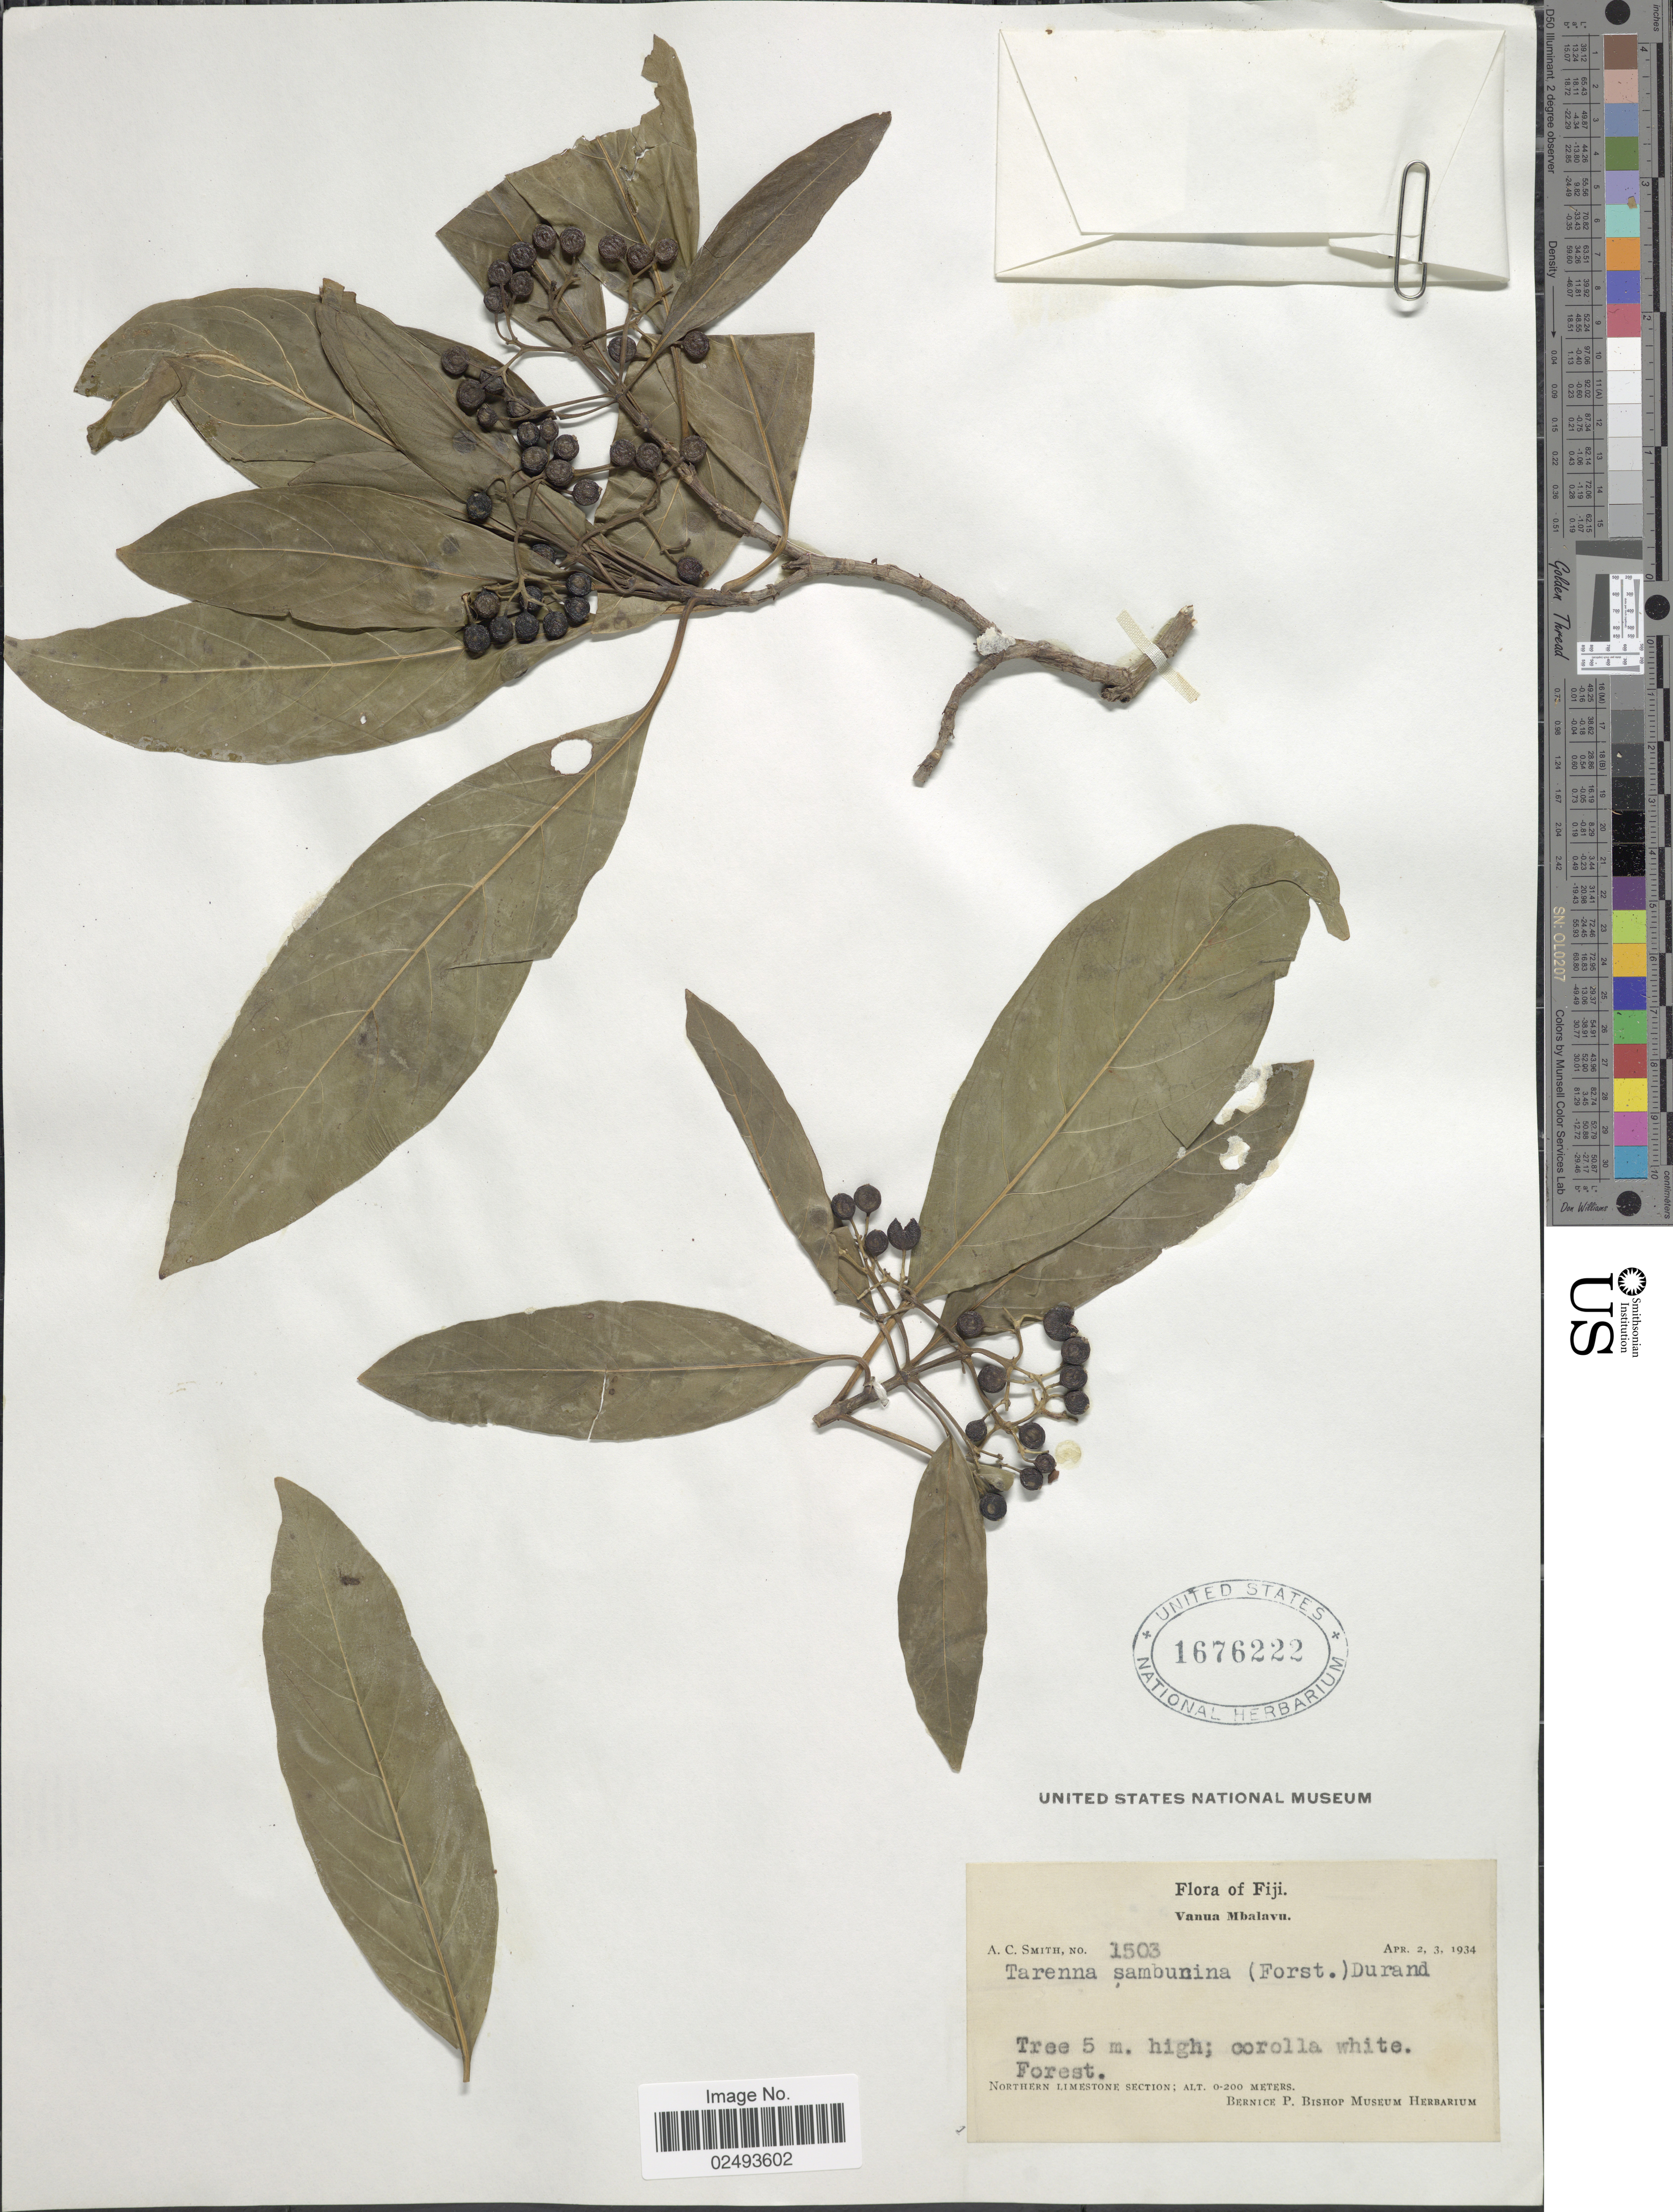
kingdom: Plantae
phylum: Tracheophyta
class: Magnoliopsida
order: Gentianales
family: Rubiaceae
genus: Tarenna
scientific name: Tarenna sambucina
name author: (G. Forst.) Drake ex Durand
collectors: A. C. Smith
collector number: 1503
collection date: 1934-04-02/1934-04-03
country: Fiji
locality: Vanua Mbalavu, Northern Limestone Section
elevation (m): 0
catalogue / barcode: US 1676222